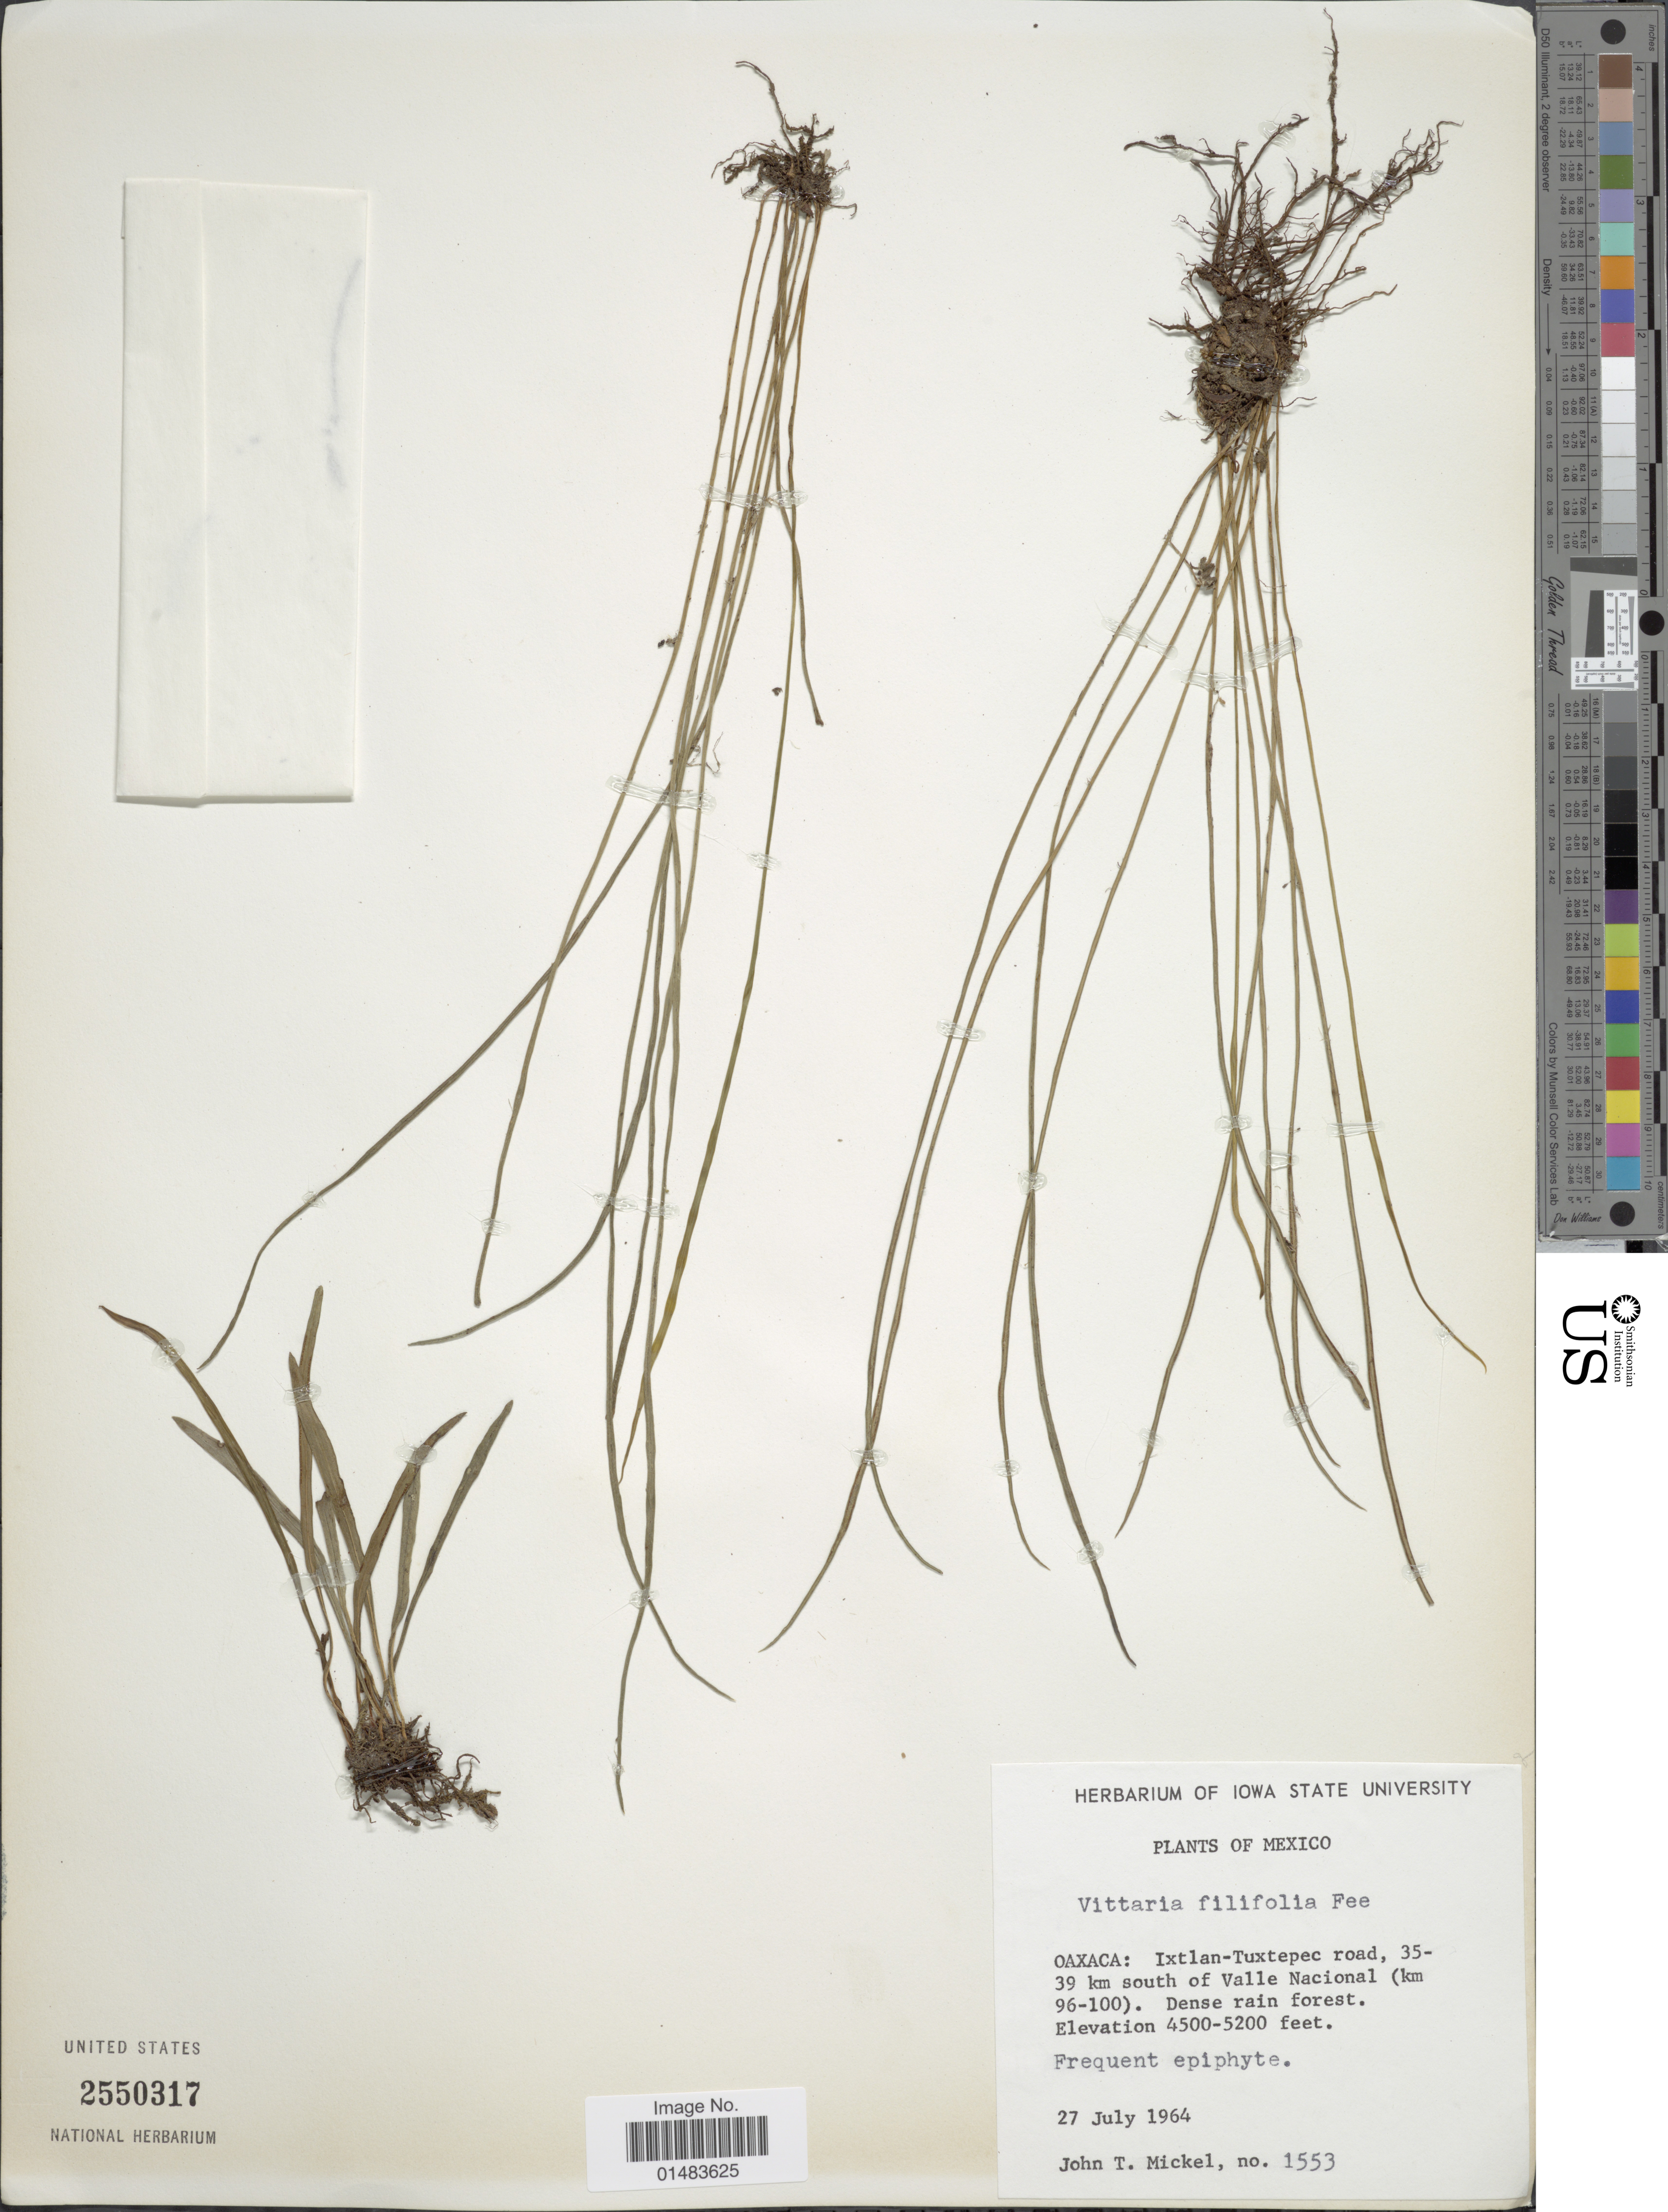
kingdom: Plantae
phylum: Tracheophyta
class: Polypodiopsida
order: Polypodiales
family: Pteridaceae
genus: Vittaria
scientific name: Vittaria graminifolia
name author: Kaulf.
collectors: J. T. Mickel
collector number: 1553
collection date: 1964-07-27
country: Mexico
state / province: Oaxaca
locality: Mexico, Ixtlan Tuxtepec road, 35-39 km south of Valle Nacional (km 96-100) dense rain forest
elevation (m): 1372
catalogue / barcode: US 2550317